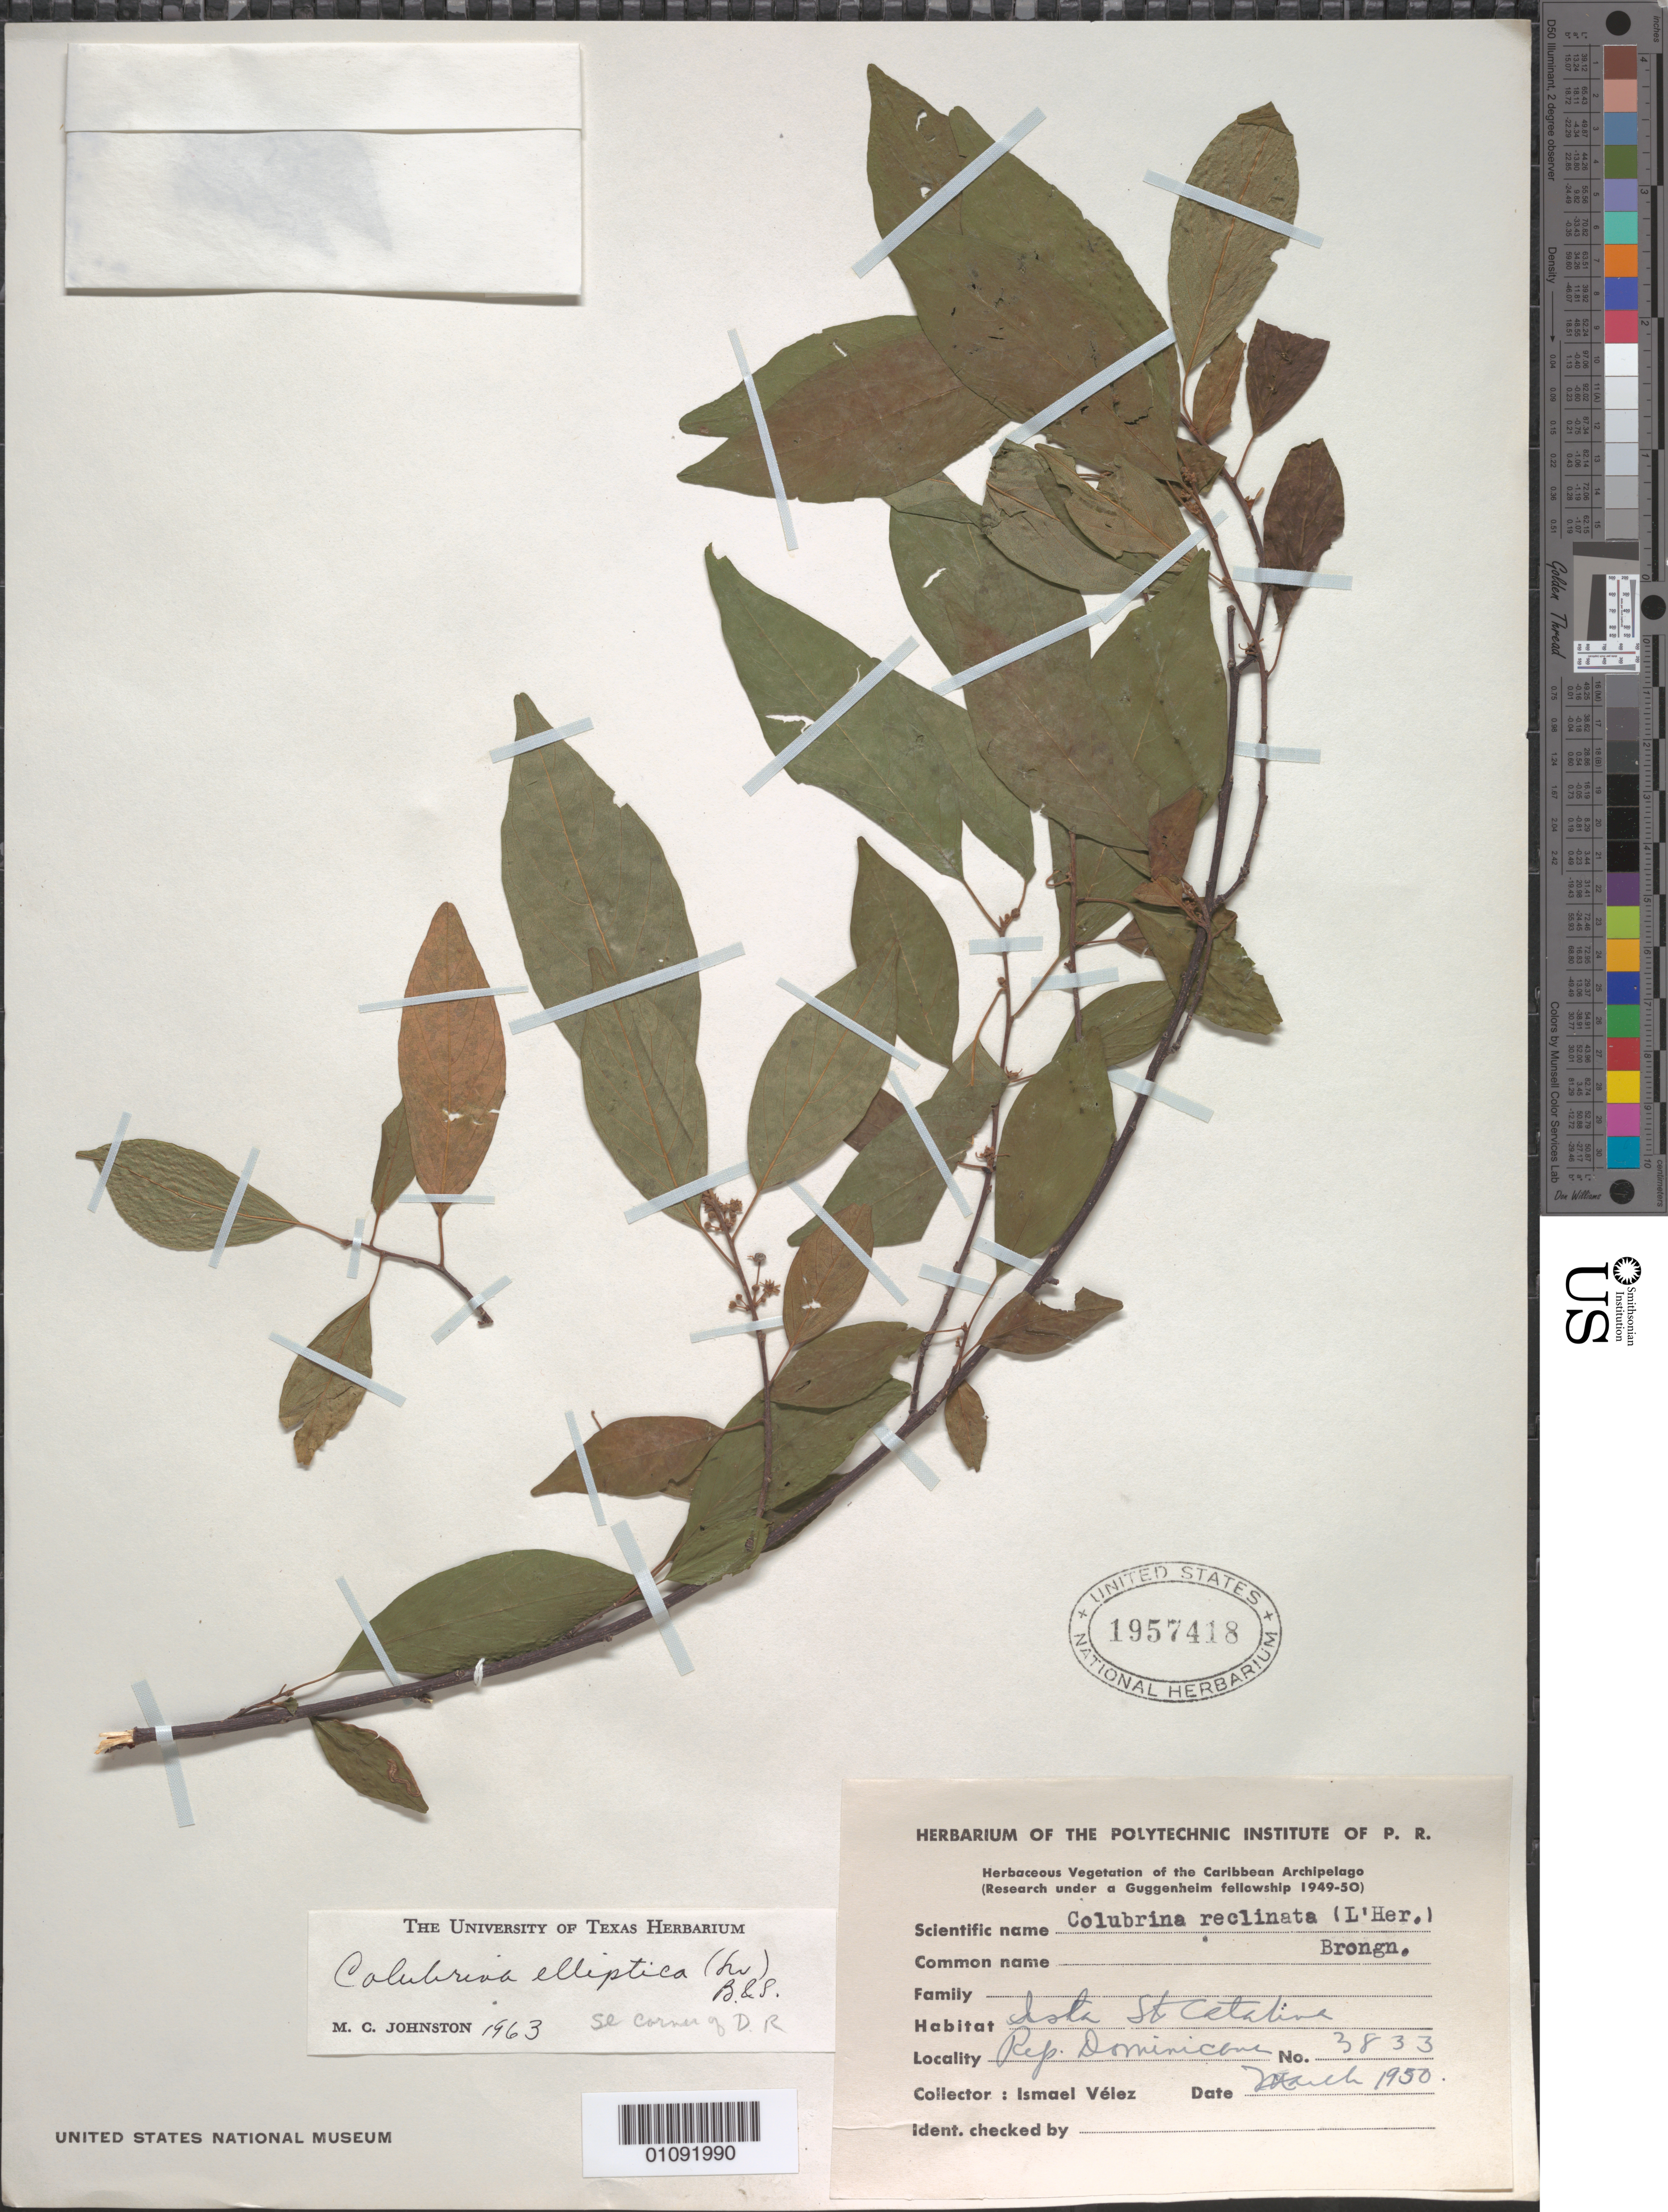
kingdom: Plantae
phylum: Tracheophyta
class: Magnoliopsida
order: Rosales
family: Rhamnaceae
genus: Colubrina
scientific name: Colubrina elliptica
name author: (Sw.) Brizicky & W.L. Stern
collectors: I. Velez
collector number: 3833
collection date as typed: Mar 1950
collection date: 1950-03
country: Dominican Republic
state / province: La Romana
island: Catalina I.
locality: Isla St. Catalina, Rep. Dominican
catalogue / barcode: US 1957418